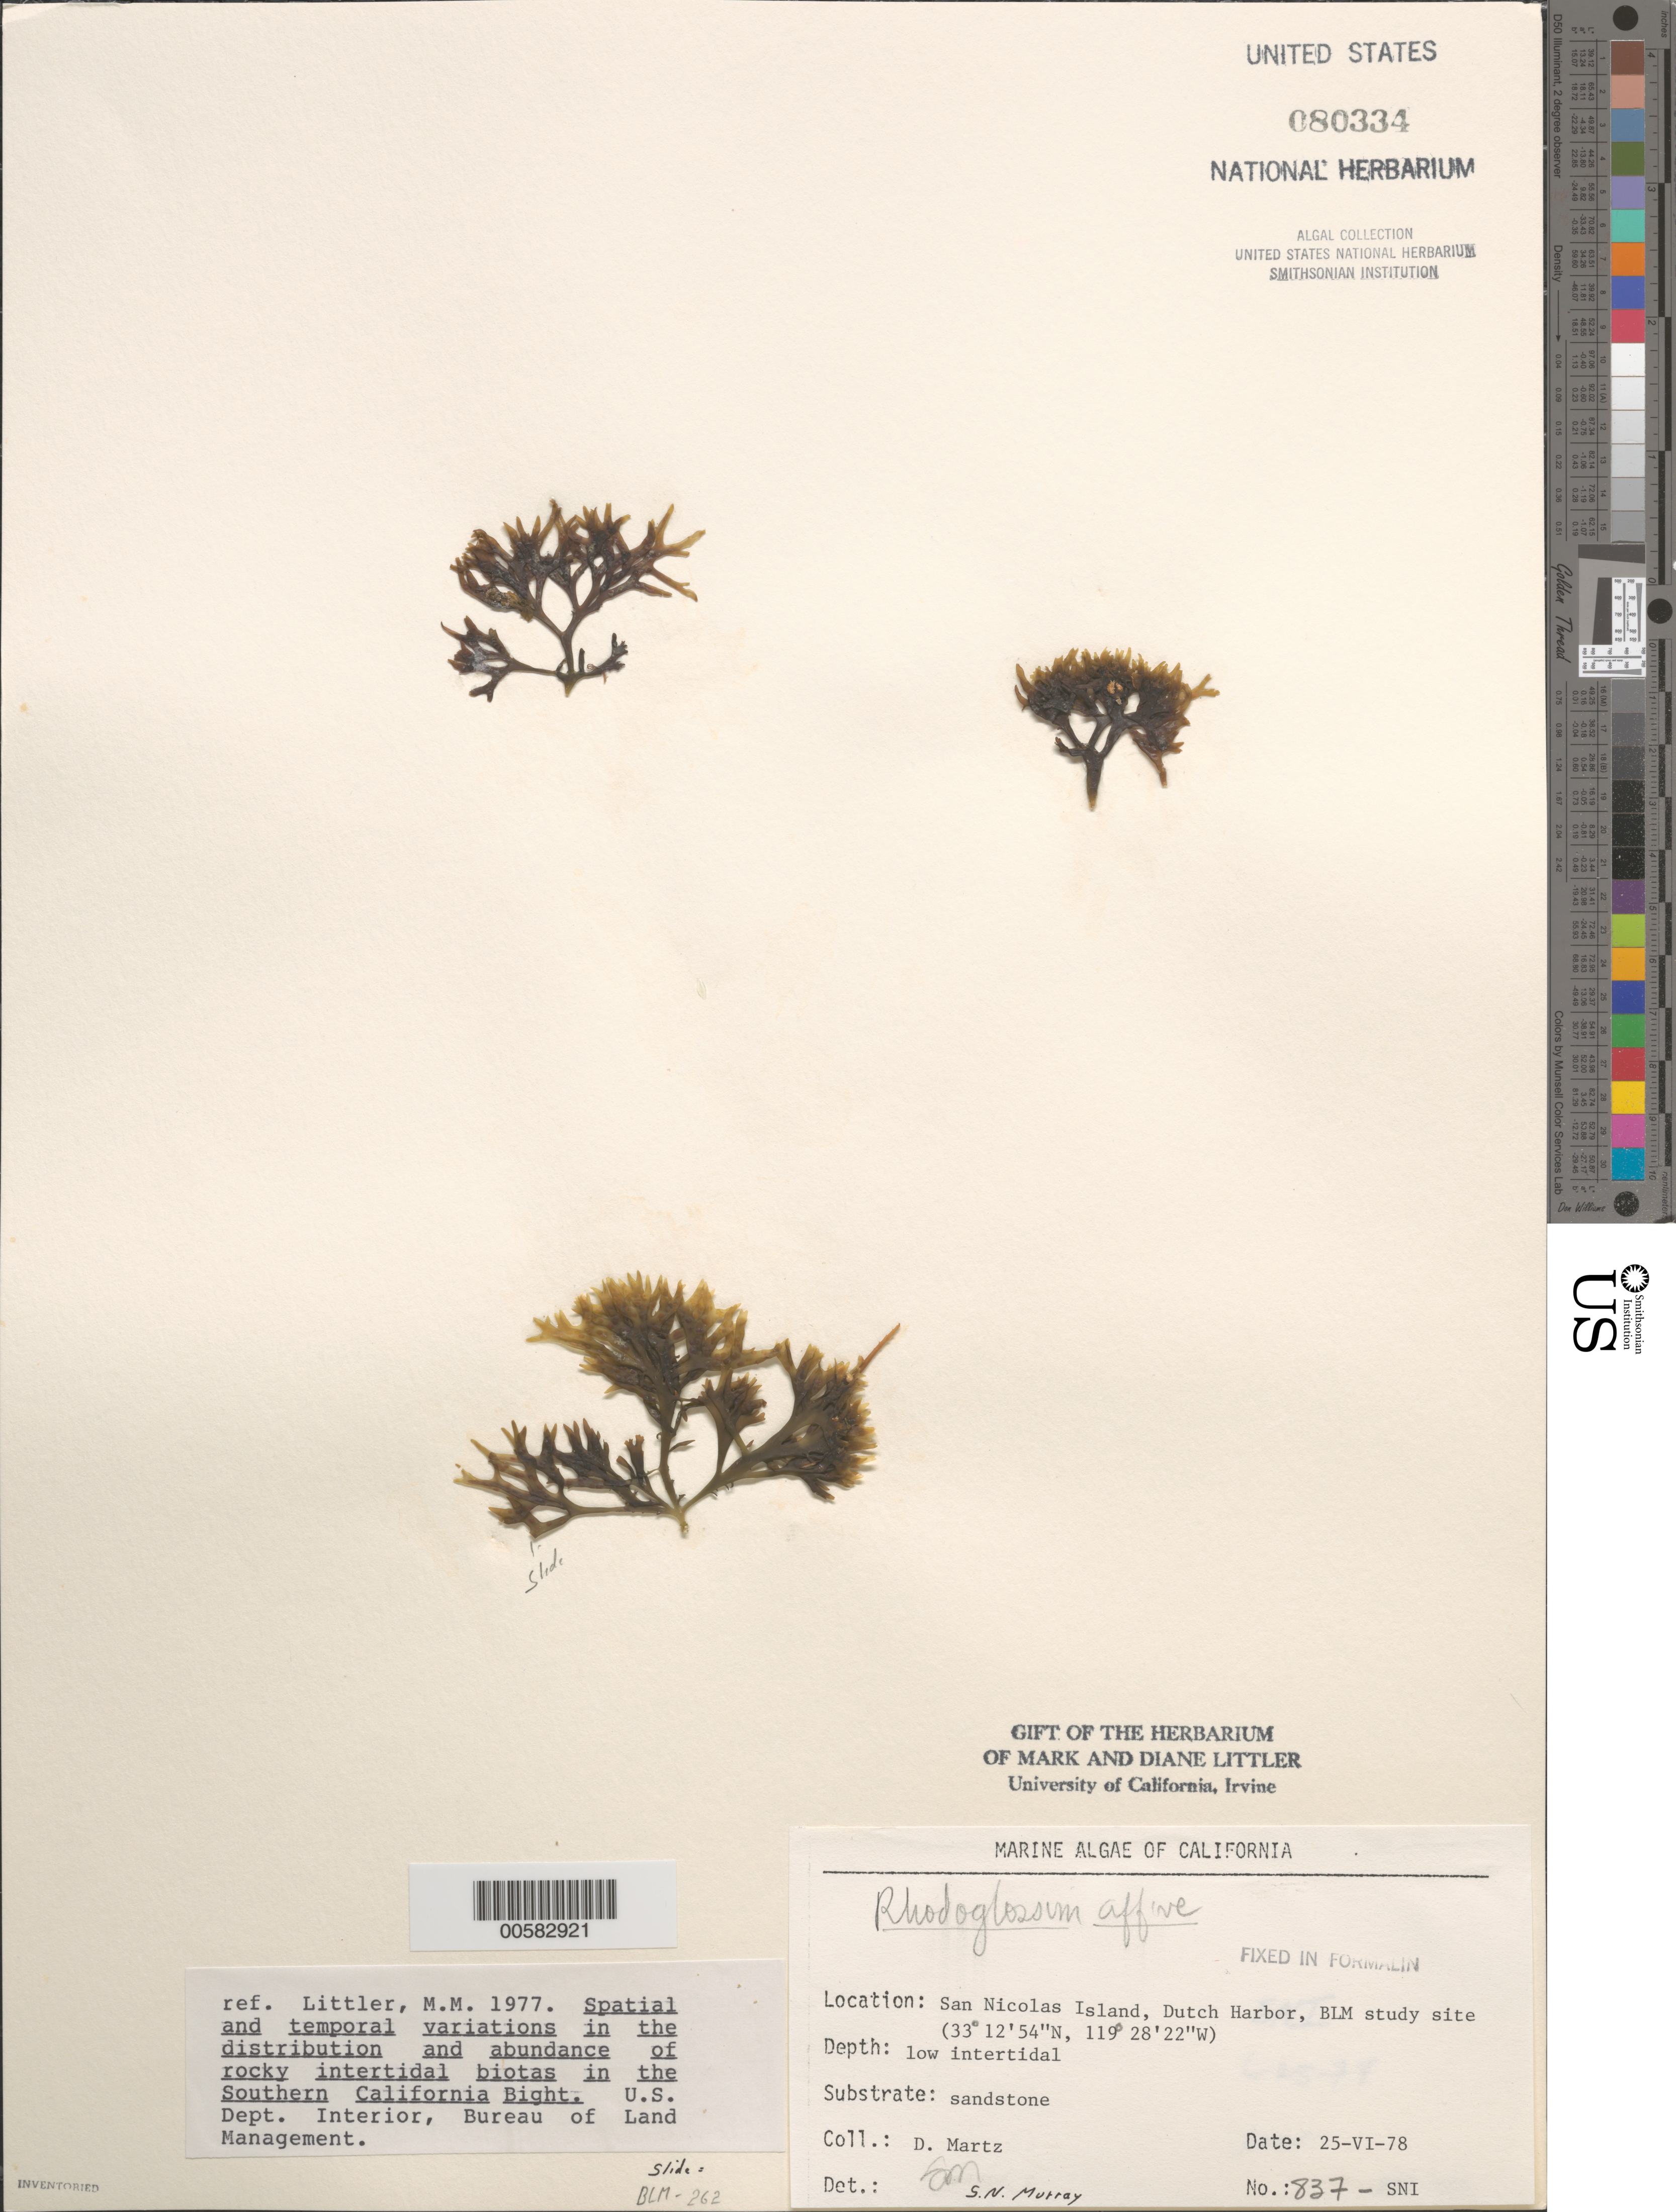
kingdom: Plantae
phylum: Rhodophyta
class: Florideophyceae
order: Gigartinales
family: Gigartinaceae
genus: Mazzaella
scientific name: Mazzaella affinis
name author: (Harvey) Fredericq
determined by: Algae name updating Project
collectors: D. Martz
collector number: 837-sni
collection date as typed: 25 Jun 1978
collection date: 1978-06-25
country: United States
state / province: California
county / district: Ventura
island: San Nicolas Island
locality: Dutch Harbor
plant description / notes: BLM-SOCALBIGHT Rocky Intertidal Survey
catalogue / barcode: US 80334